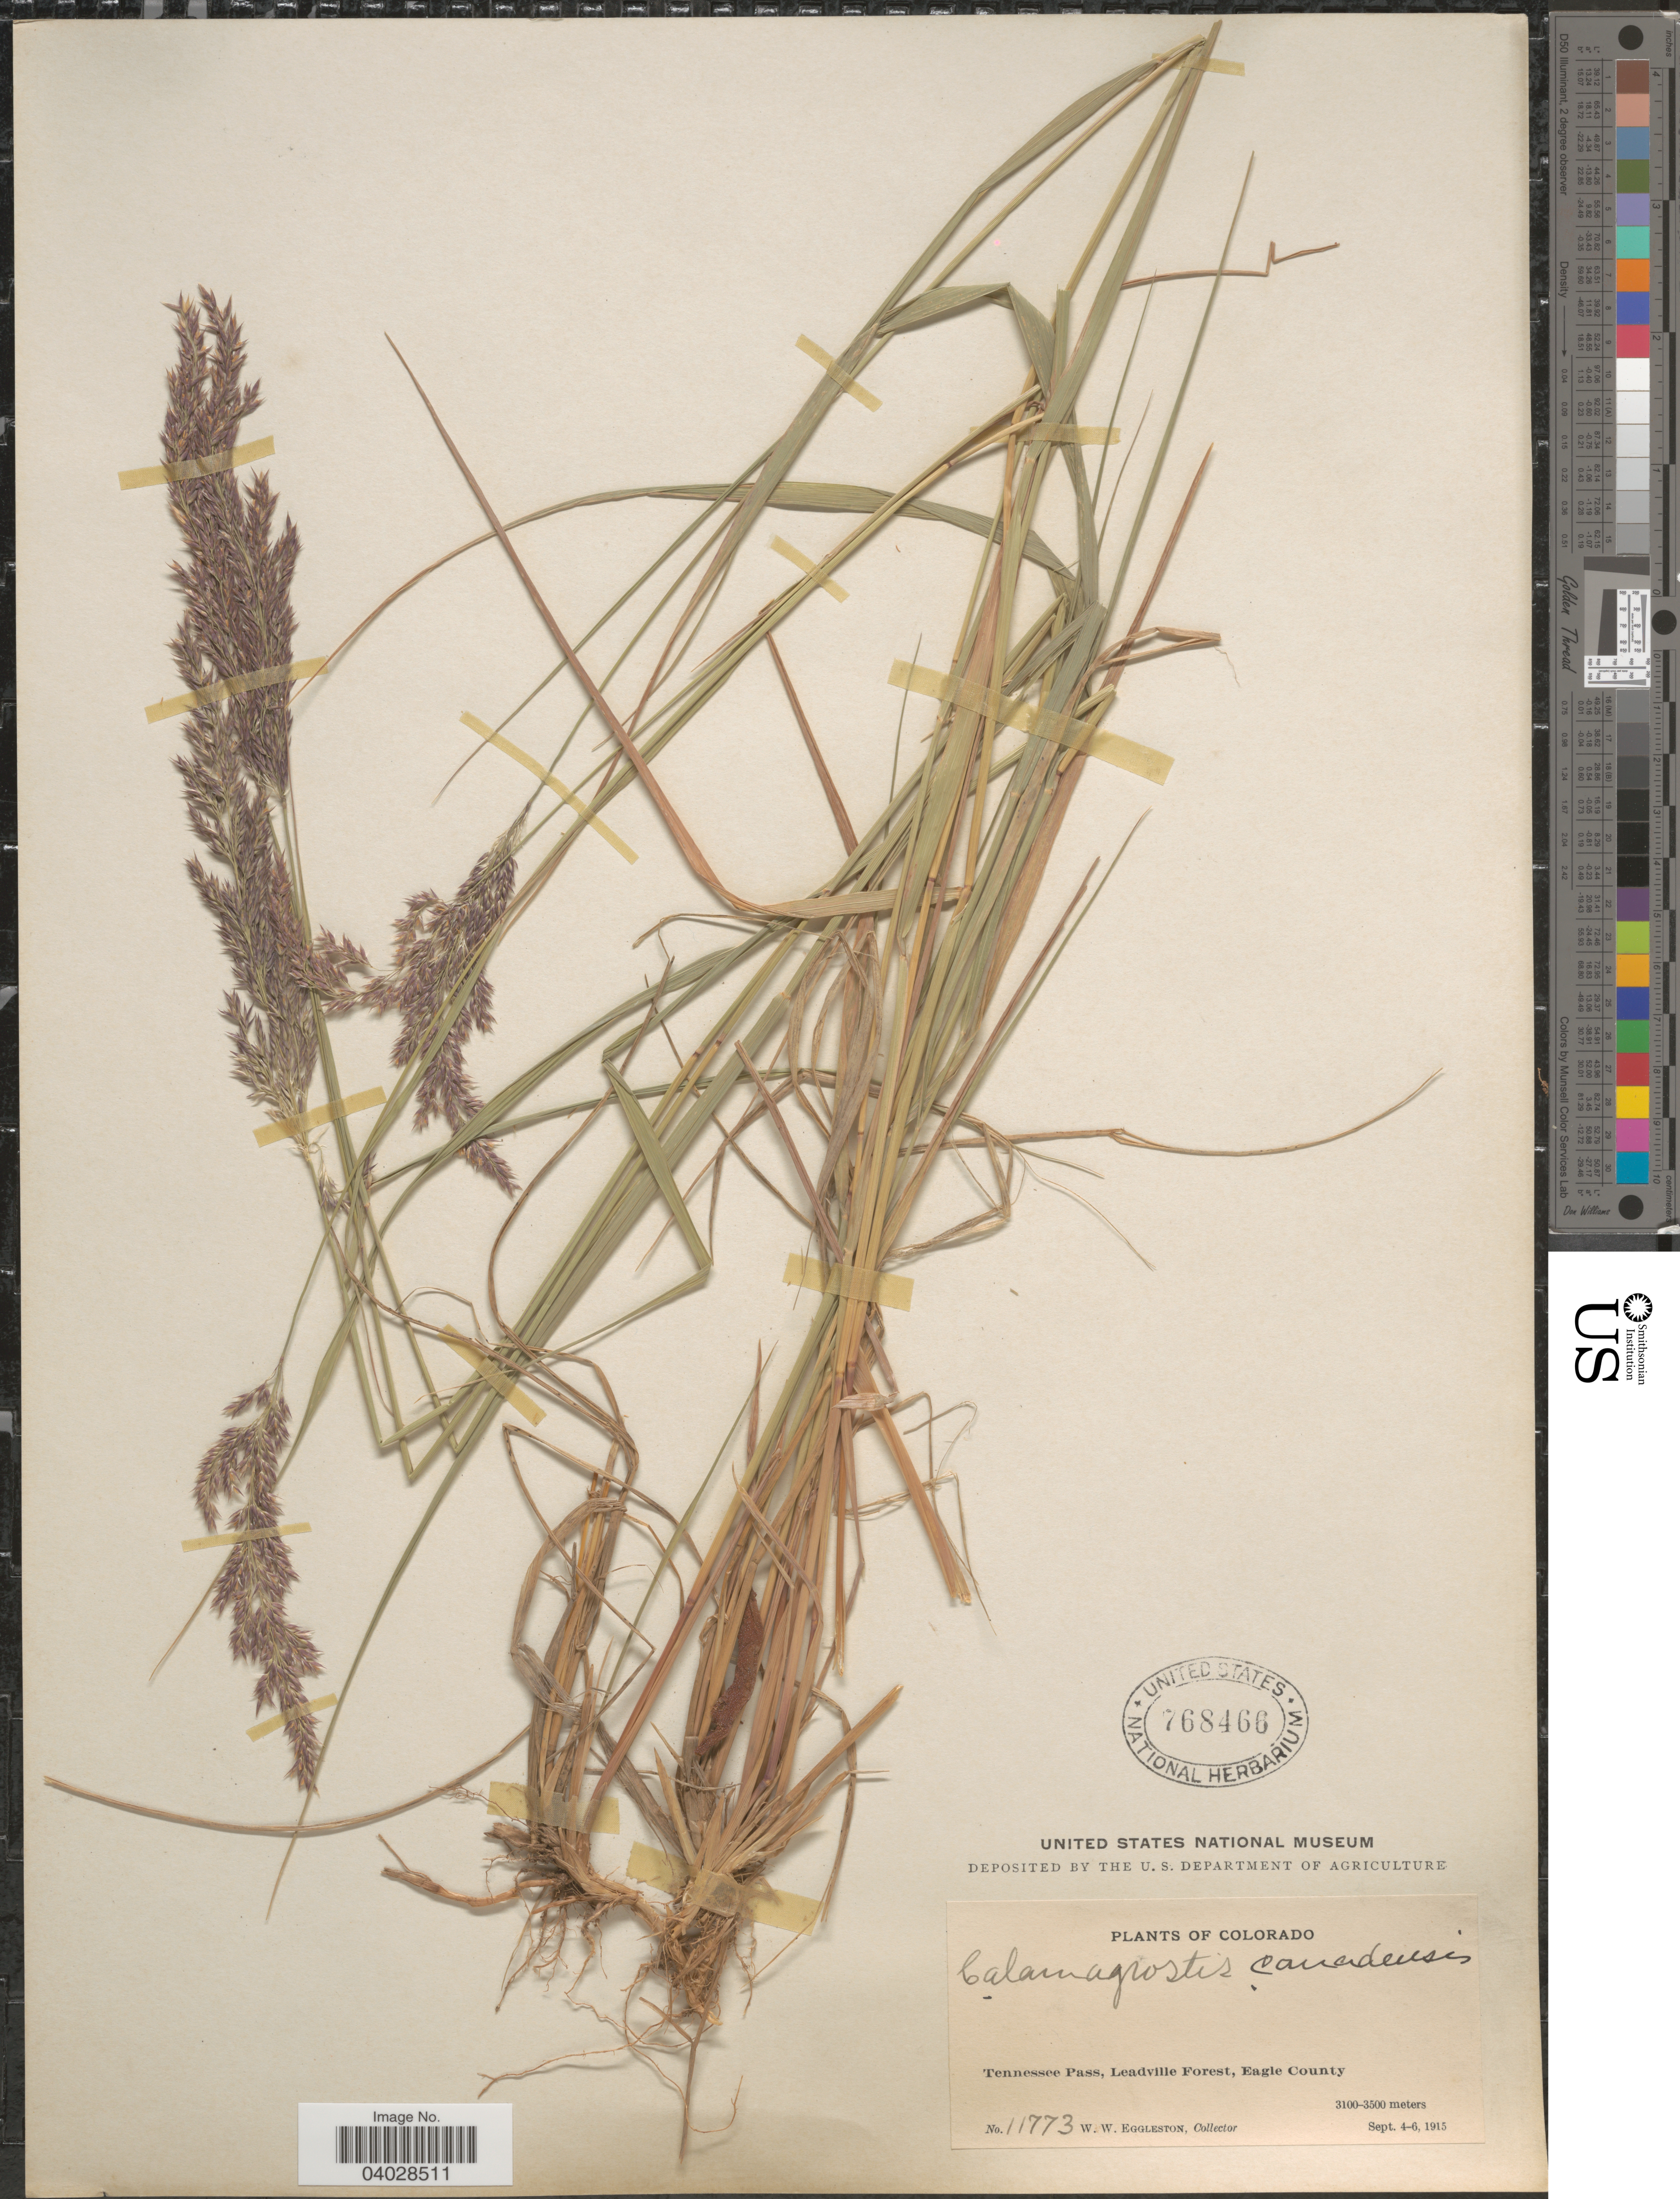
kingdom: Plantae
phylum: Tracheophyta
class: Liliopsida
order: Poales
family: Poaceae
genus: Calamagrostis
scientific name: Calamagrostis canadensis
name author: (Michx.) P. Beauv.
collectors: W. W. Eggleston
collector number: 11773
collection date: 1915-09-04/1915-09-06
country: United States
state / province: Colorado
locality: Tennessee Pass, Leadville Forest, Eagle County.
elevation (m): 3100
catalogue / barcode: US 768466